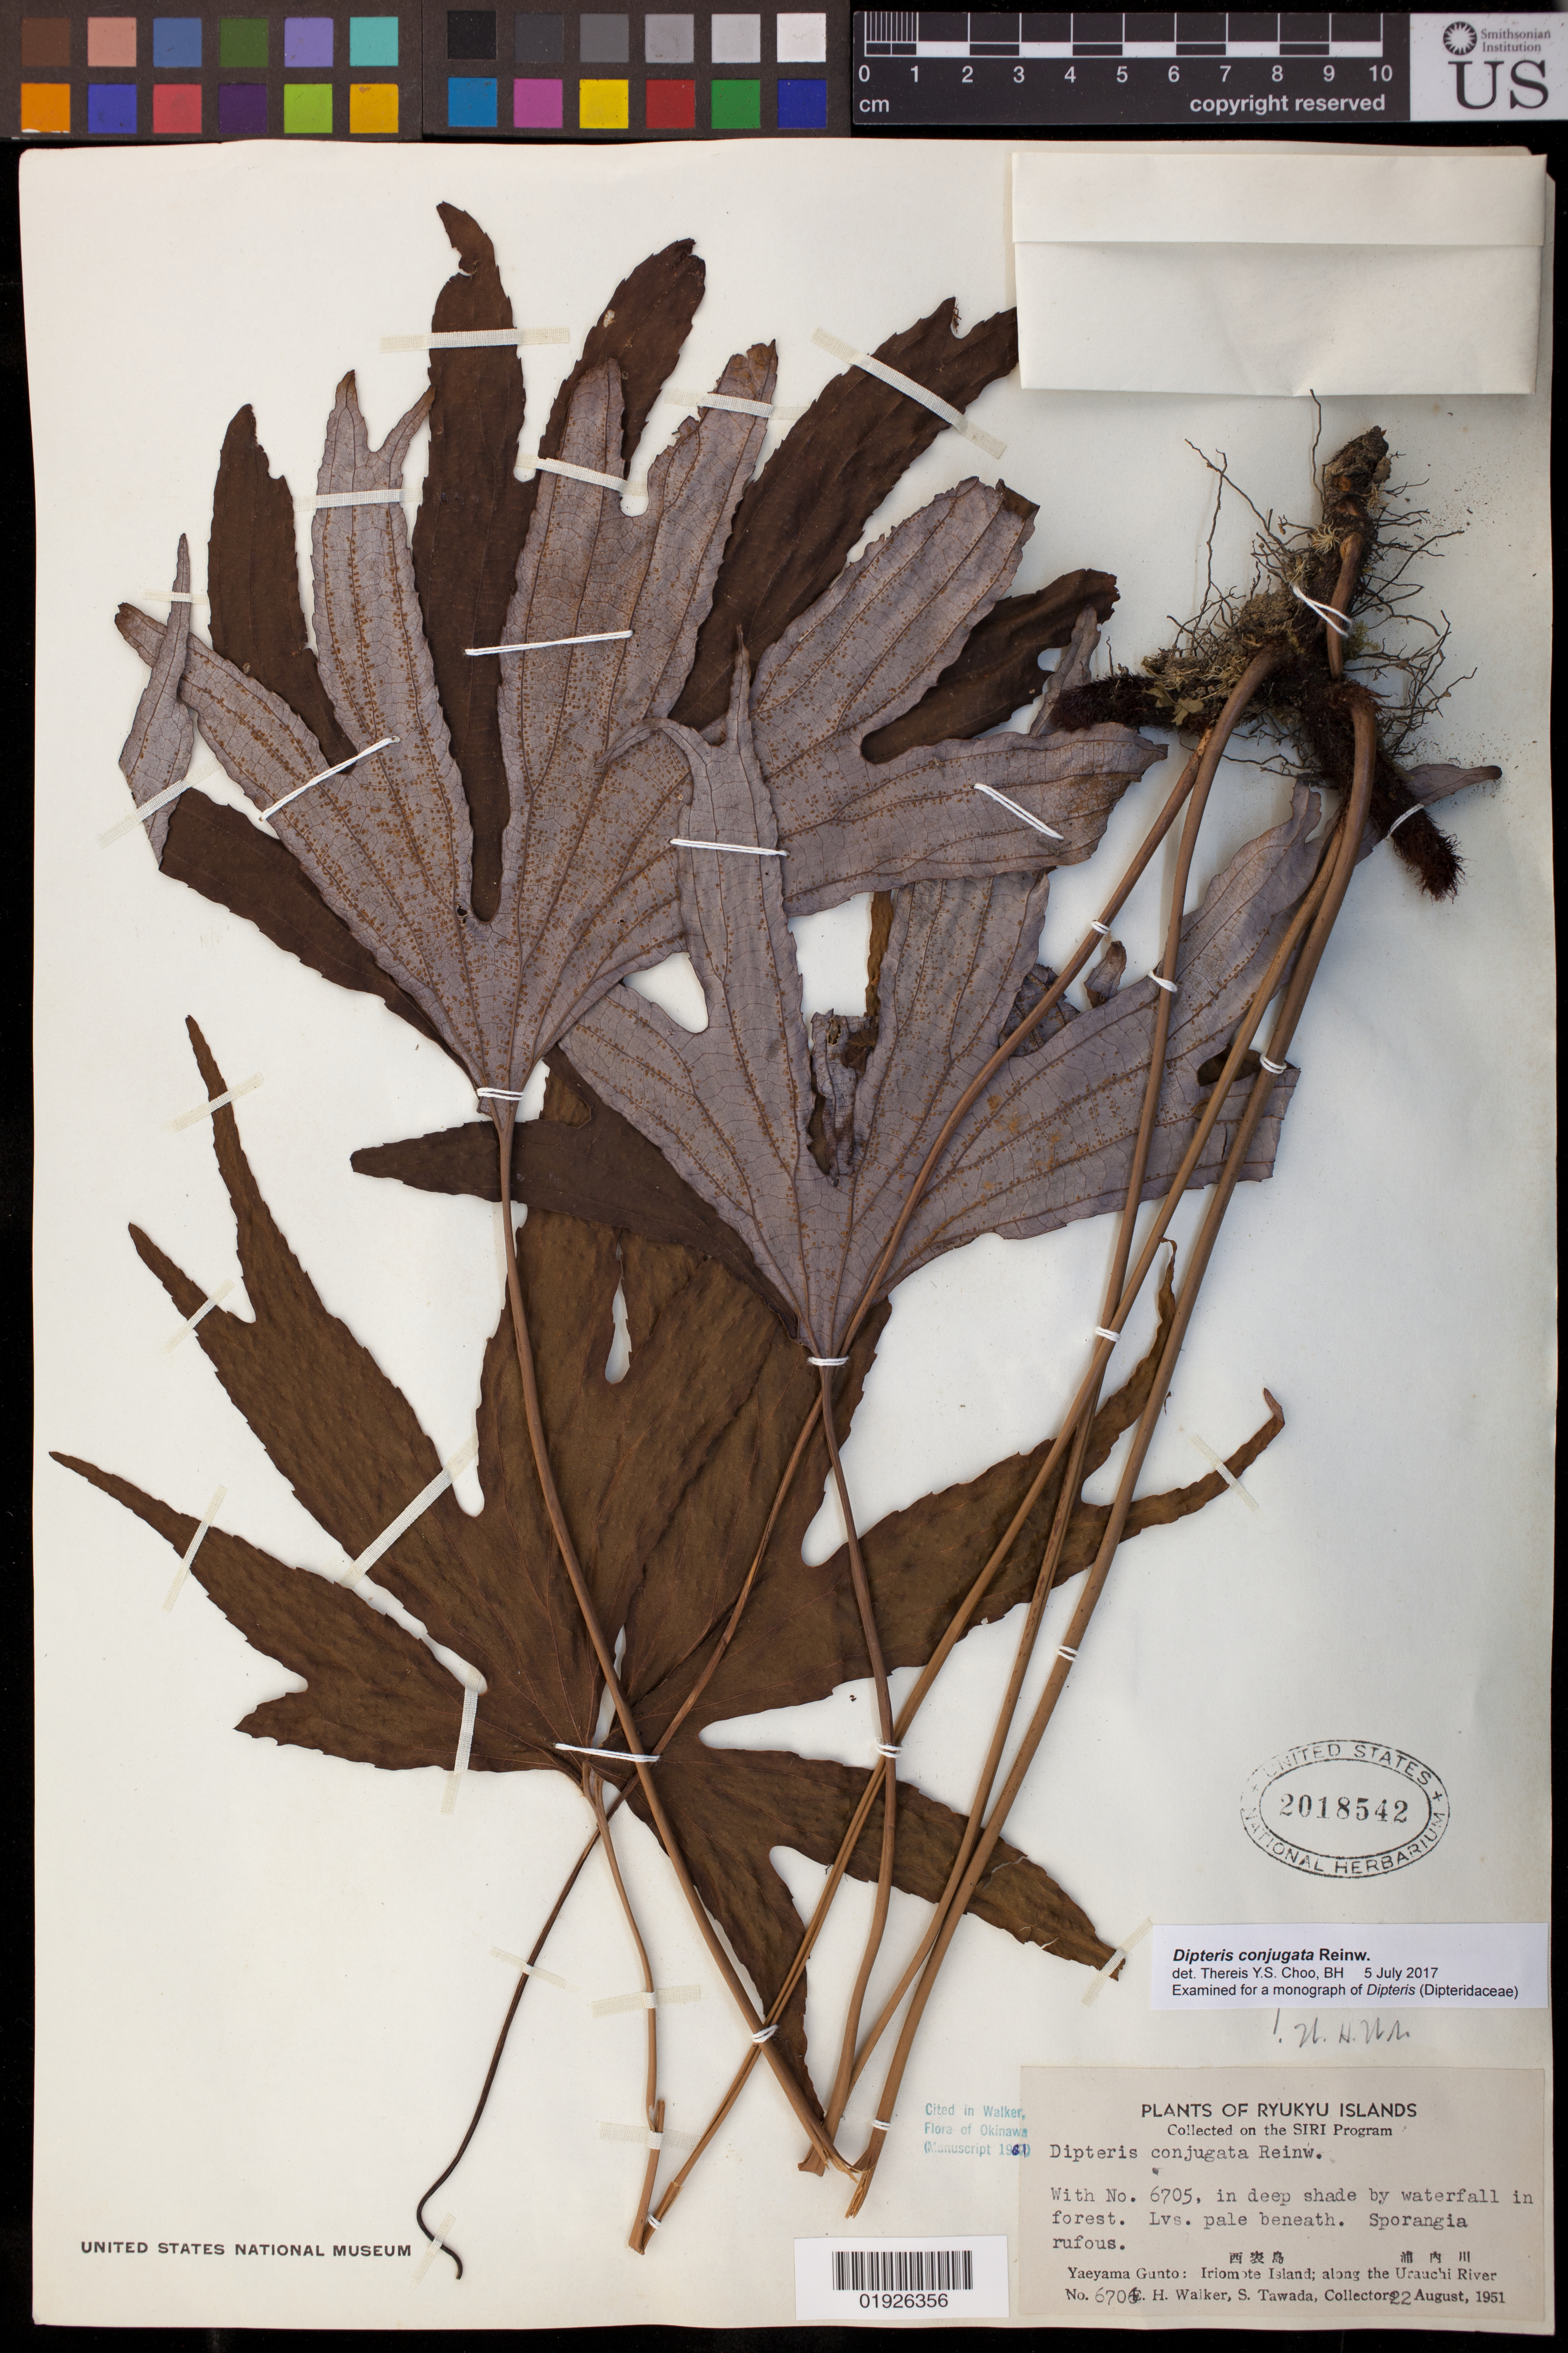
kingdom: Plantae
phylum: Tracheophyta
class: Polypodiopsida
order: Gleicheniales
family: Dipteridaceae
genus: Dipteris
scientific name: Dipteris conjugata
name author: Reinw.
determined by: Choo, Thereis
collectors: E. H. Walker & S. Tawada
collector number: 6706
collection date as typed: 22 Aug 1951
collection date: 1951-08-22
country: Japan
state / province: Okinawa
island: Iriomote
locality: Yaeyama Gunto, along the Urauchi River [Sakishima Is.]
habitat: In deep shady by waterfall in forest.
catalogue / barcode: US 2018542